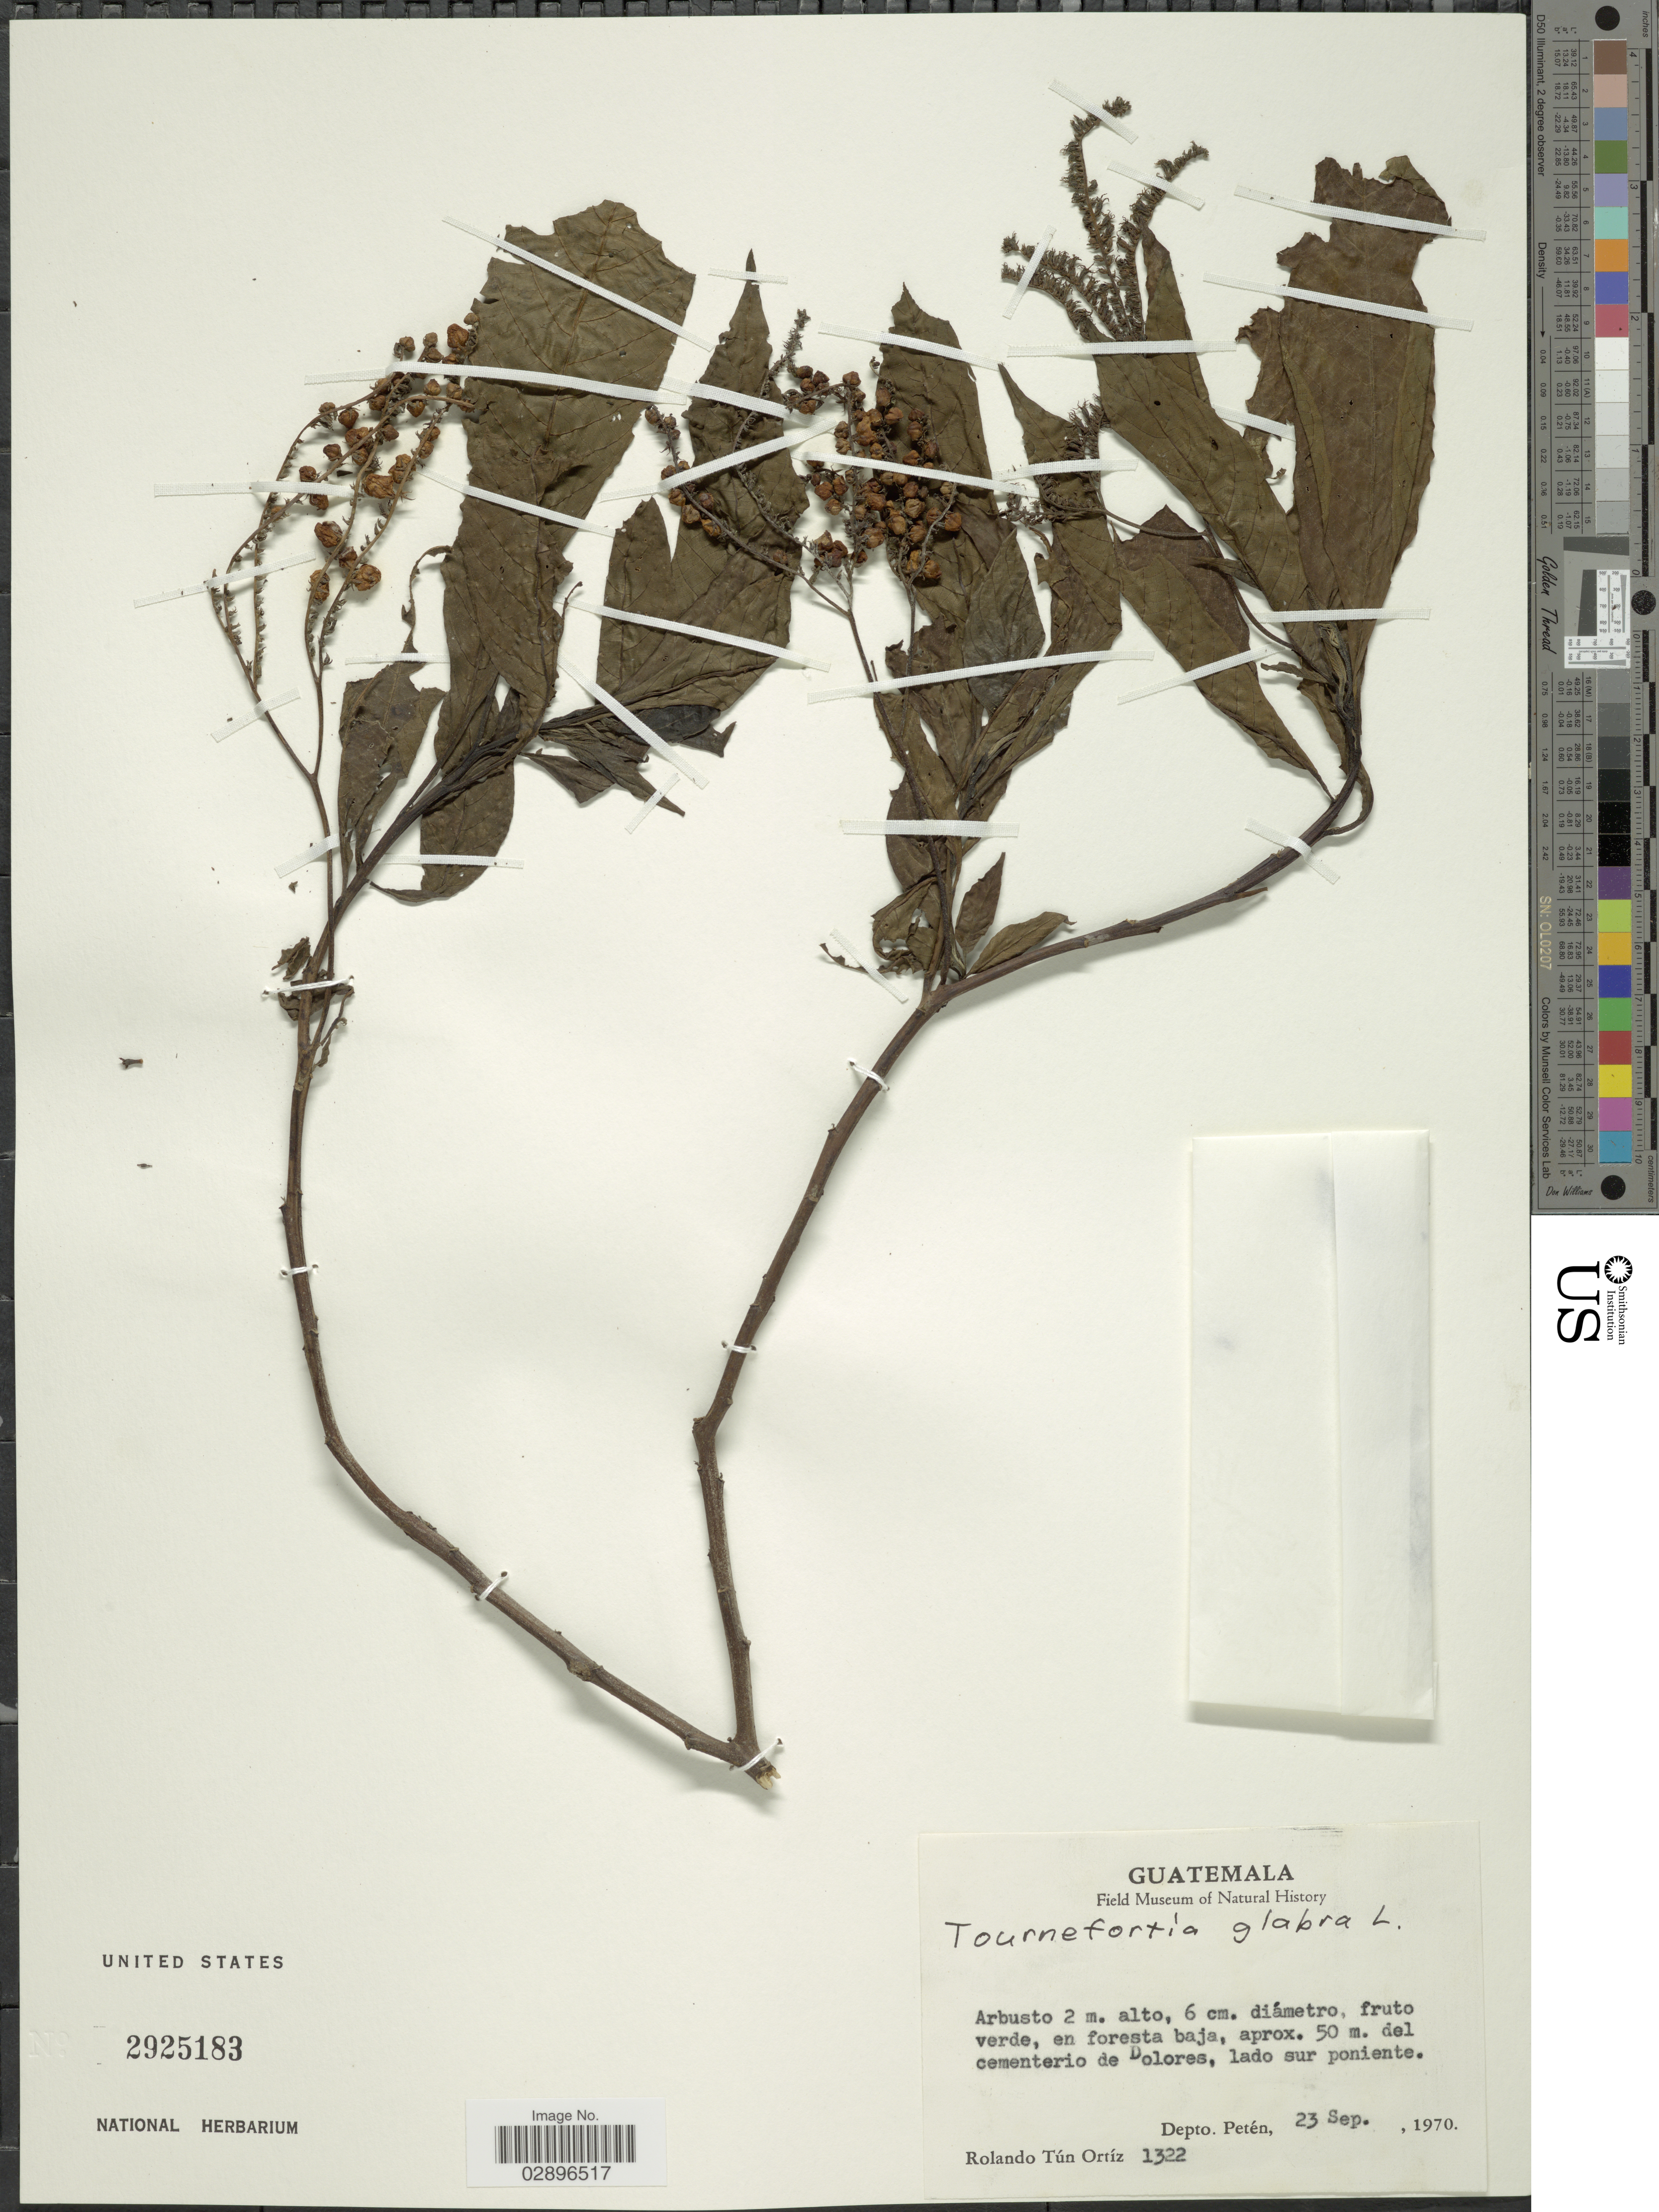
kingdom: Plantae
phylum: Tracheophyta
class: Magnoliopsida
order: Boraginales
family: Heliotropiaceae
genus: Tournefortia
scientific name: Tournefortia glabra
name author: L.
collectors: R. T. Ortíz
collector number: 1322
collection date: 1970-09-23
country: Guatemala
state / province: El Petén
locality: Aprox. 50 m. del cementerio de Dolores, lado sur poniente. Depto. Petén.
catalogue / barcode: US 2925183